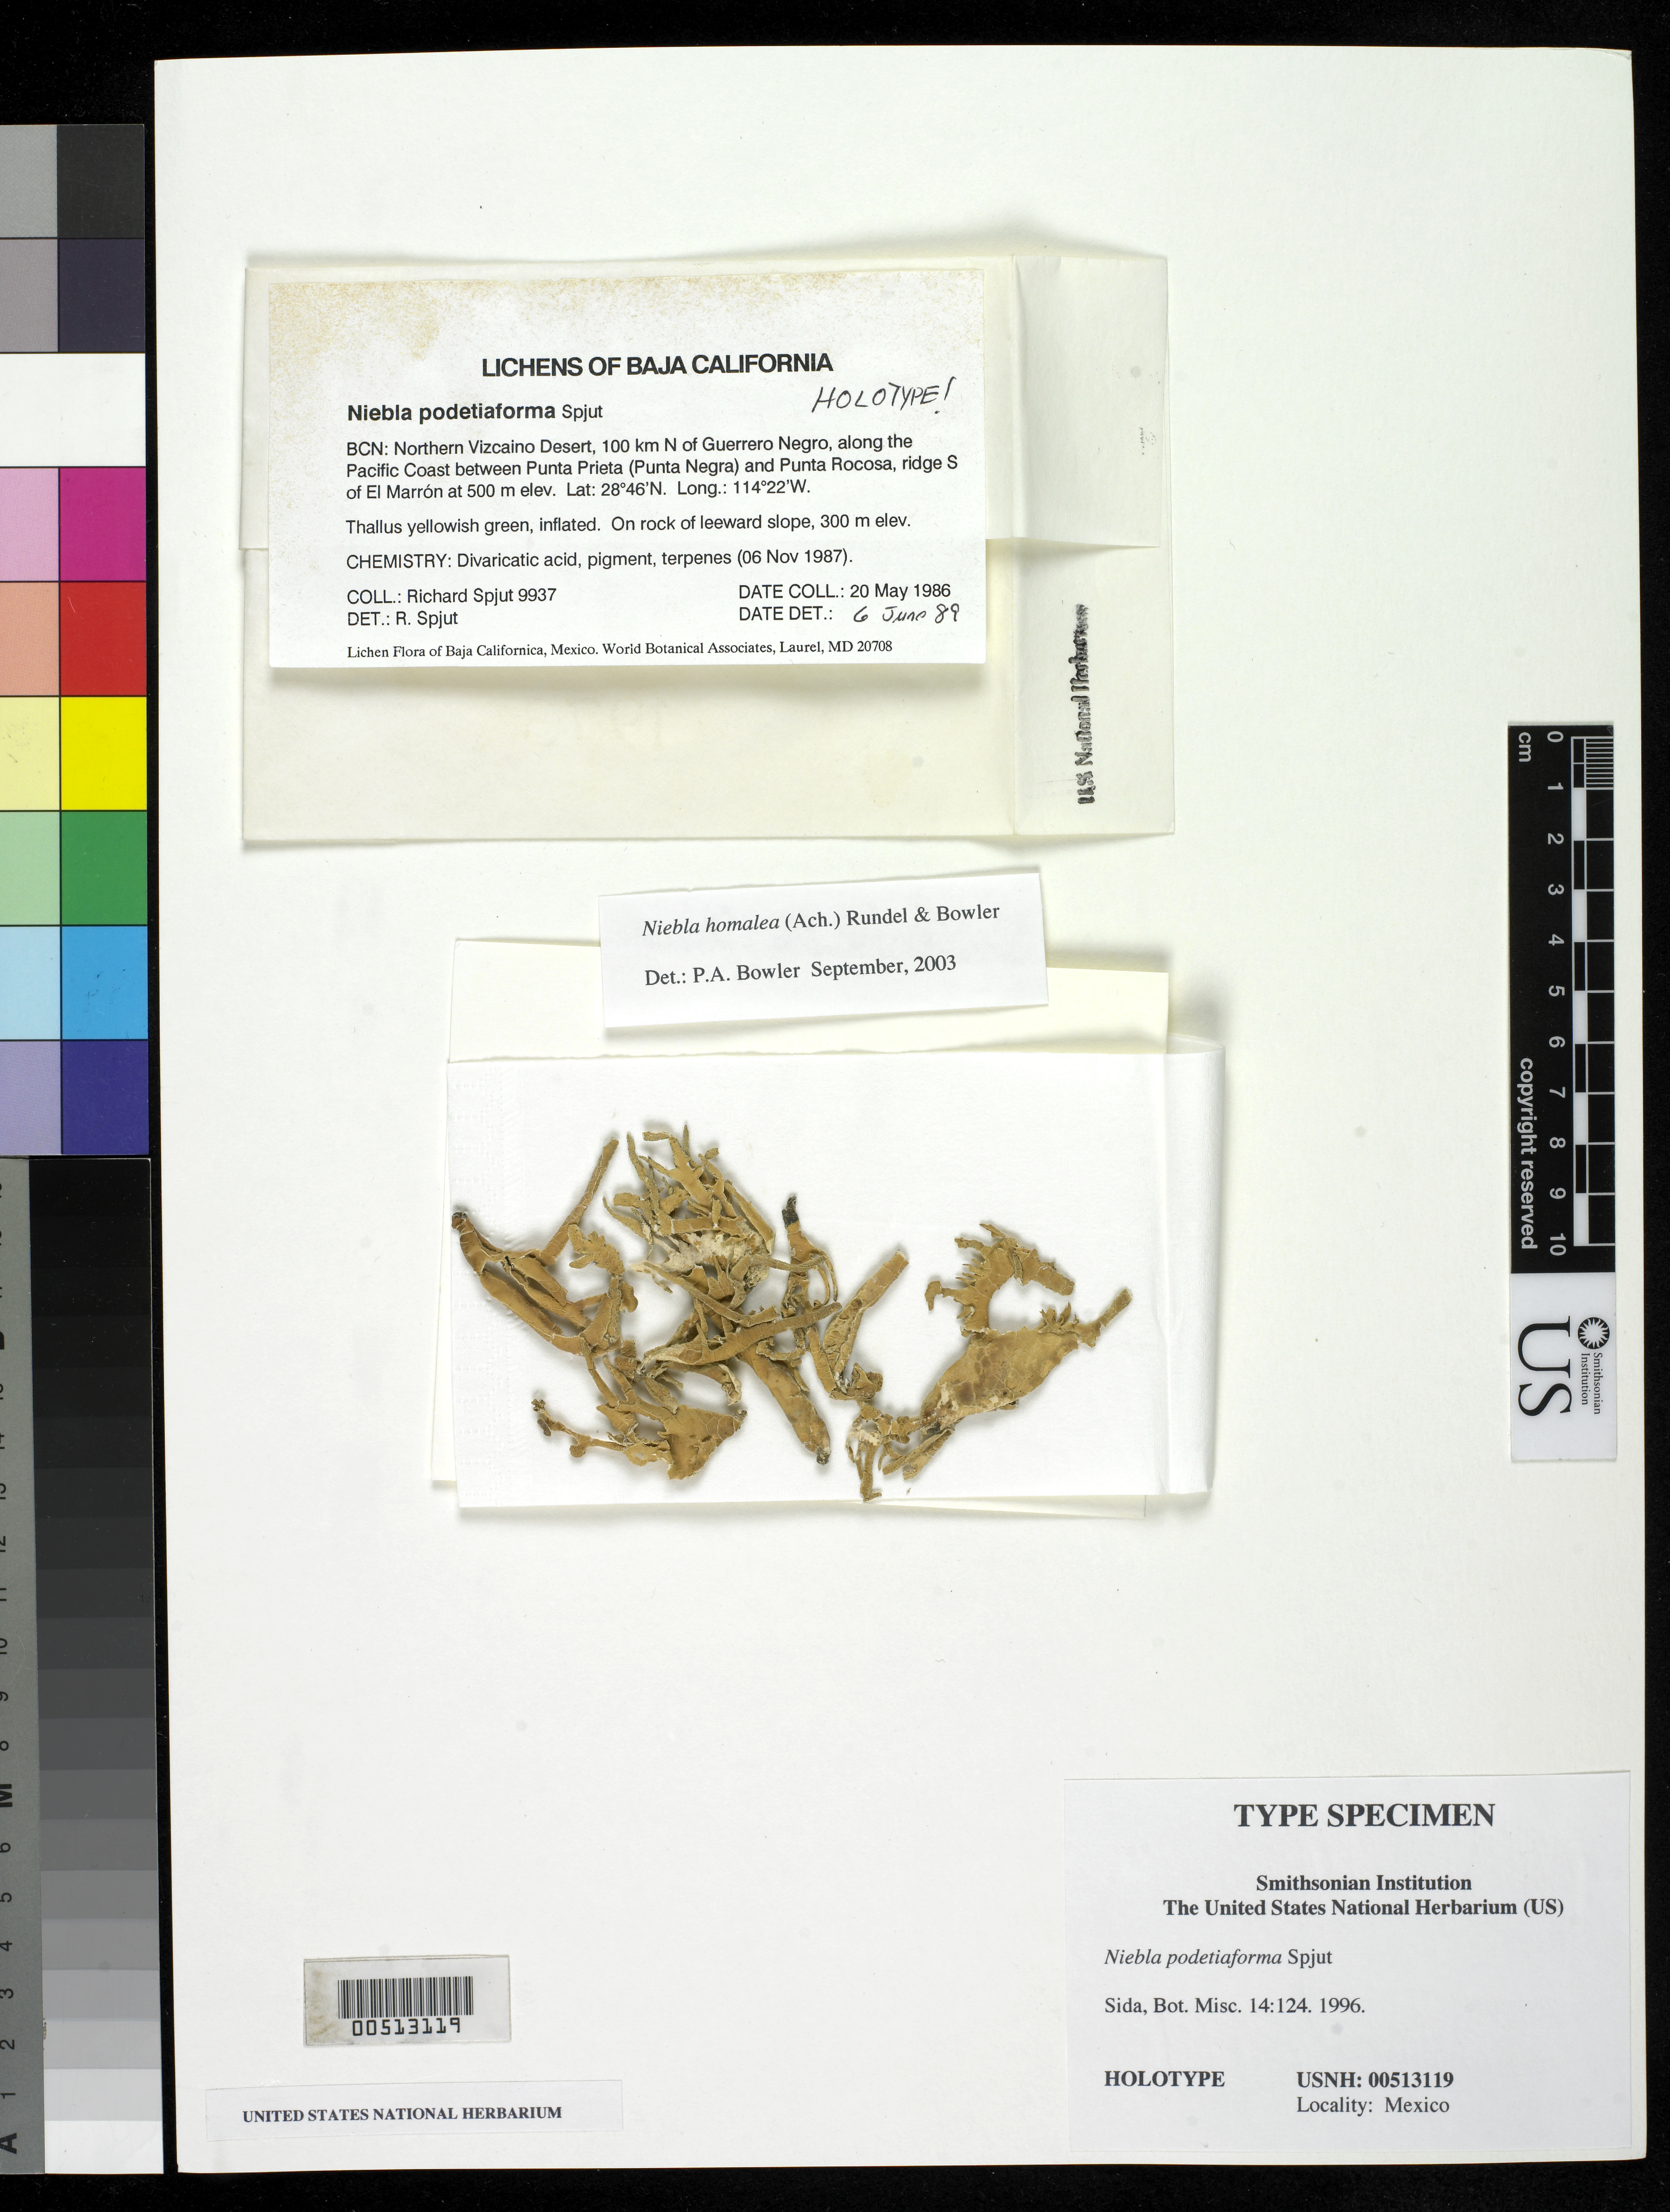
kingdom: Fungi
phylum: Ascomycota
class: Lecanoromycetes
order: Lecanorales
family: Ramalinaceae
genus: Niebla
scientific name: Niebla podetiaforma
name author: Spjut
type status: Holotype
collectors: R. Spjut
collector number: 9937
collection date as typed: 20 May 1986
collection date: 1986-05-20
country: Mexico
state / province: Baja California Norte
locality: Northern Vizcaino Desert, 100 km N of Guerrero Negro, between Punta Prieta (Punta Negra) & Punta Rocosa, ridge S of El Marron.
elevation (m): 500